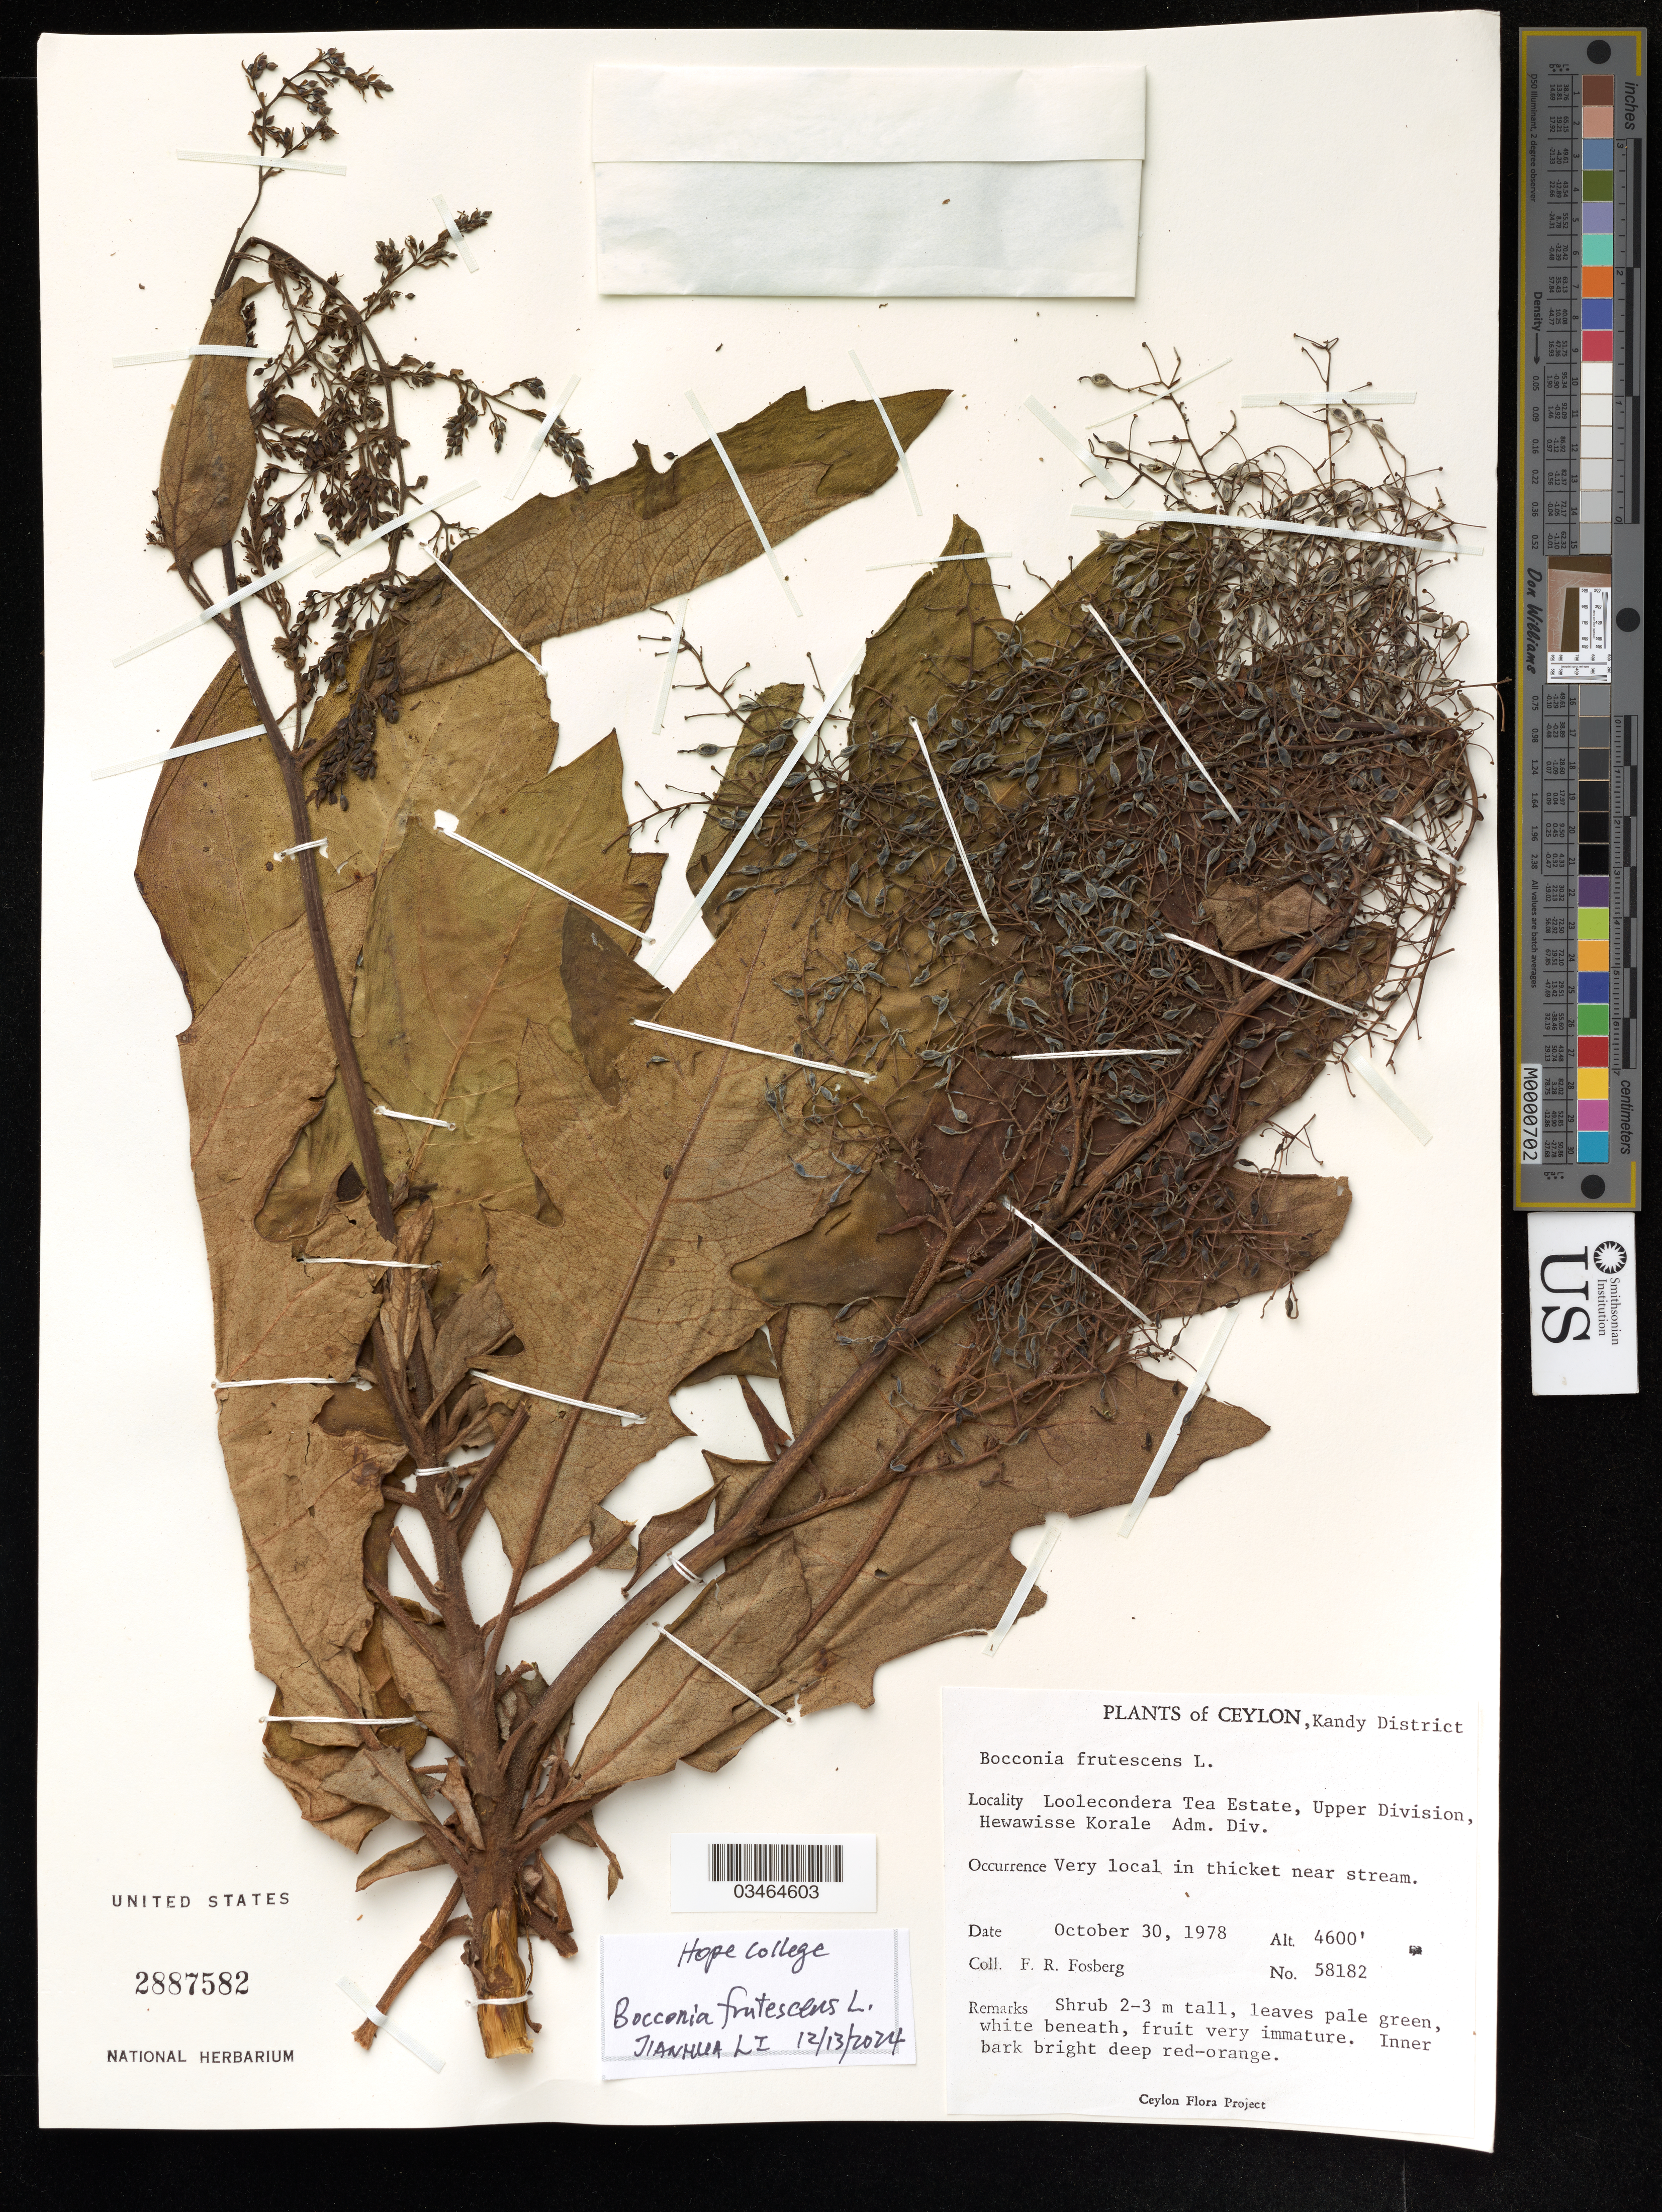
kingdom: Plantae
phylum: Tracheophyta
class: Magnoliopsida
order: Ranunculales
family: Papaveraceae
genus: Bocconia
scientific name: Bocconia frutescens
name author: L.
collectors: F. R. Fosberg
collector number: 58182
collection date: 1978-10-30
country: Sri Lanka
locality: Kandy District. Ceylon. Loolecondera Tea Estate, Upper Division, Hewawisse Korale Adm. Div.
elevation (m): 4600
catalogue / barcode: US 2887582